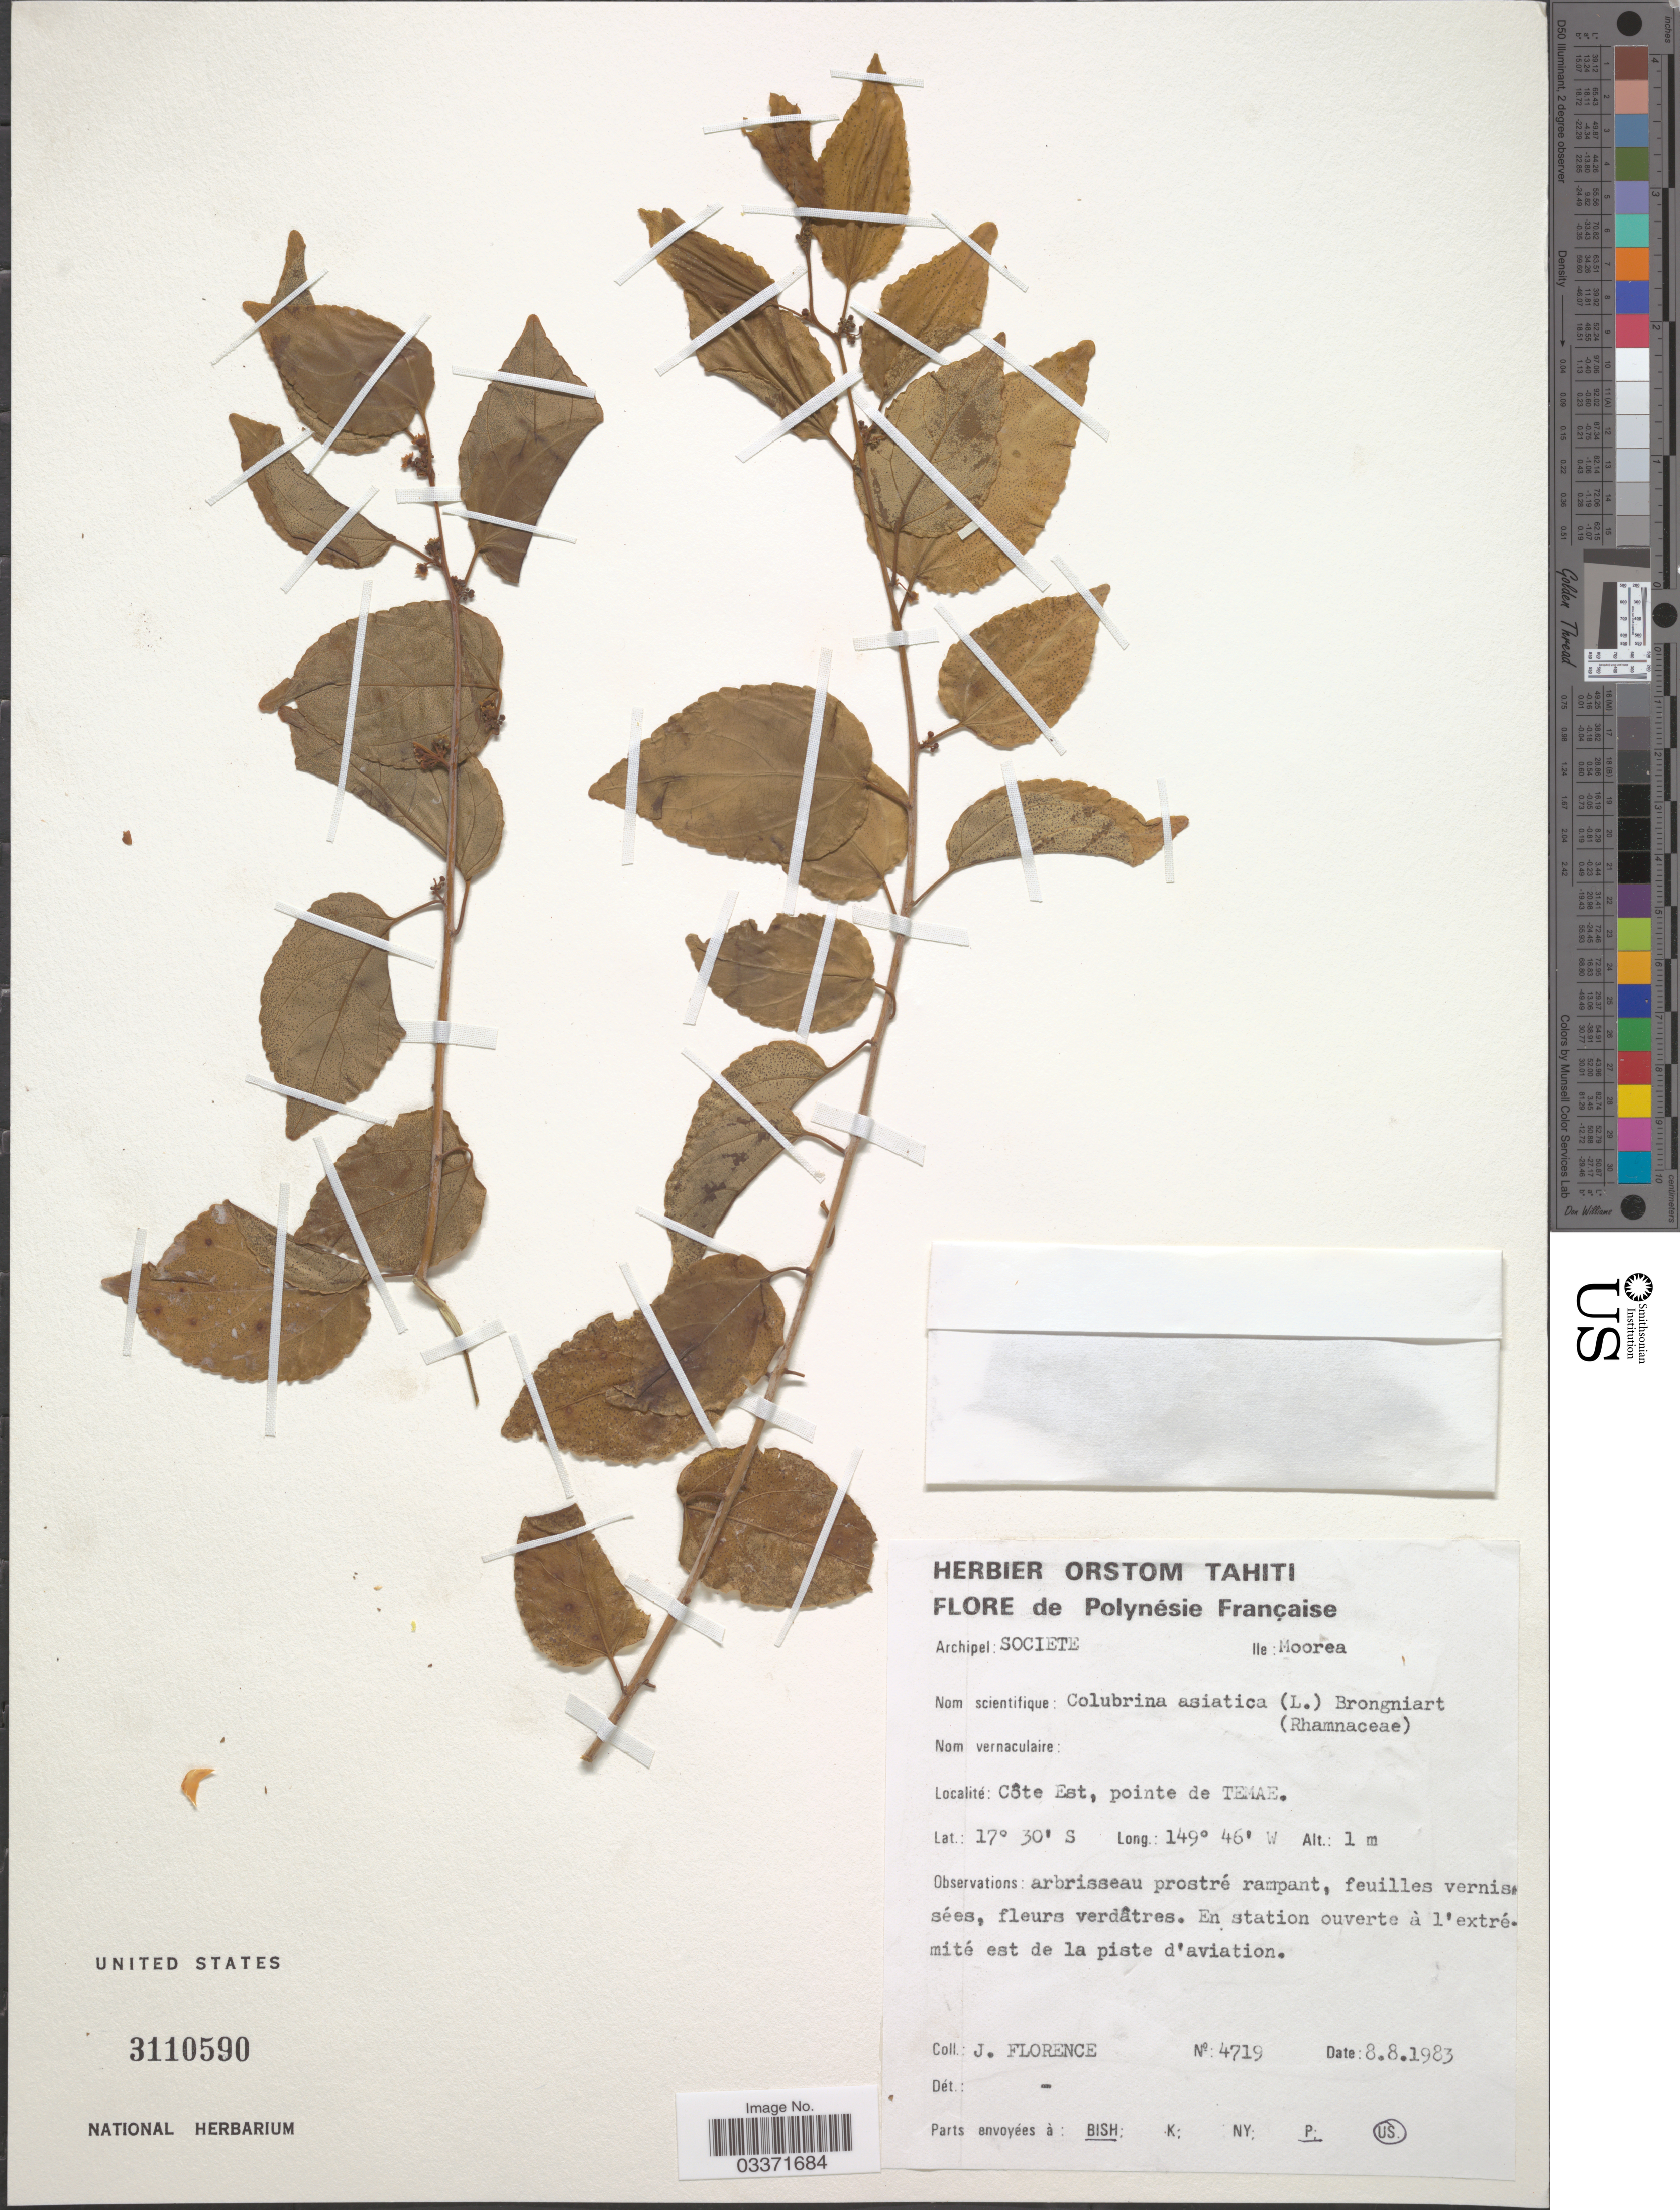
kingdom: Plantae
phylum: Tracheophyta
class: Magnoliopsida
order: Rosales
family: Rhamnaceae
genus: Colubrina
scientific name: Colubrina asiatica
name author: (L.) Brongn.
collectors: J. Florence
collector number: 4719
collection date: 1983-08-08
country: French Polynesia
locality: Archipel: Societe, Ile: Moorea, Côte Est, pointe de Temae.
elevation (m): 1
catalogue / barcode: US 3110590